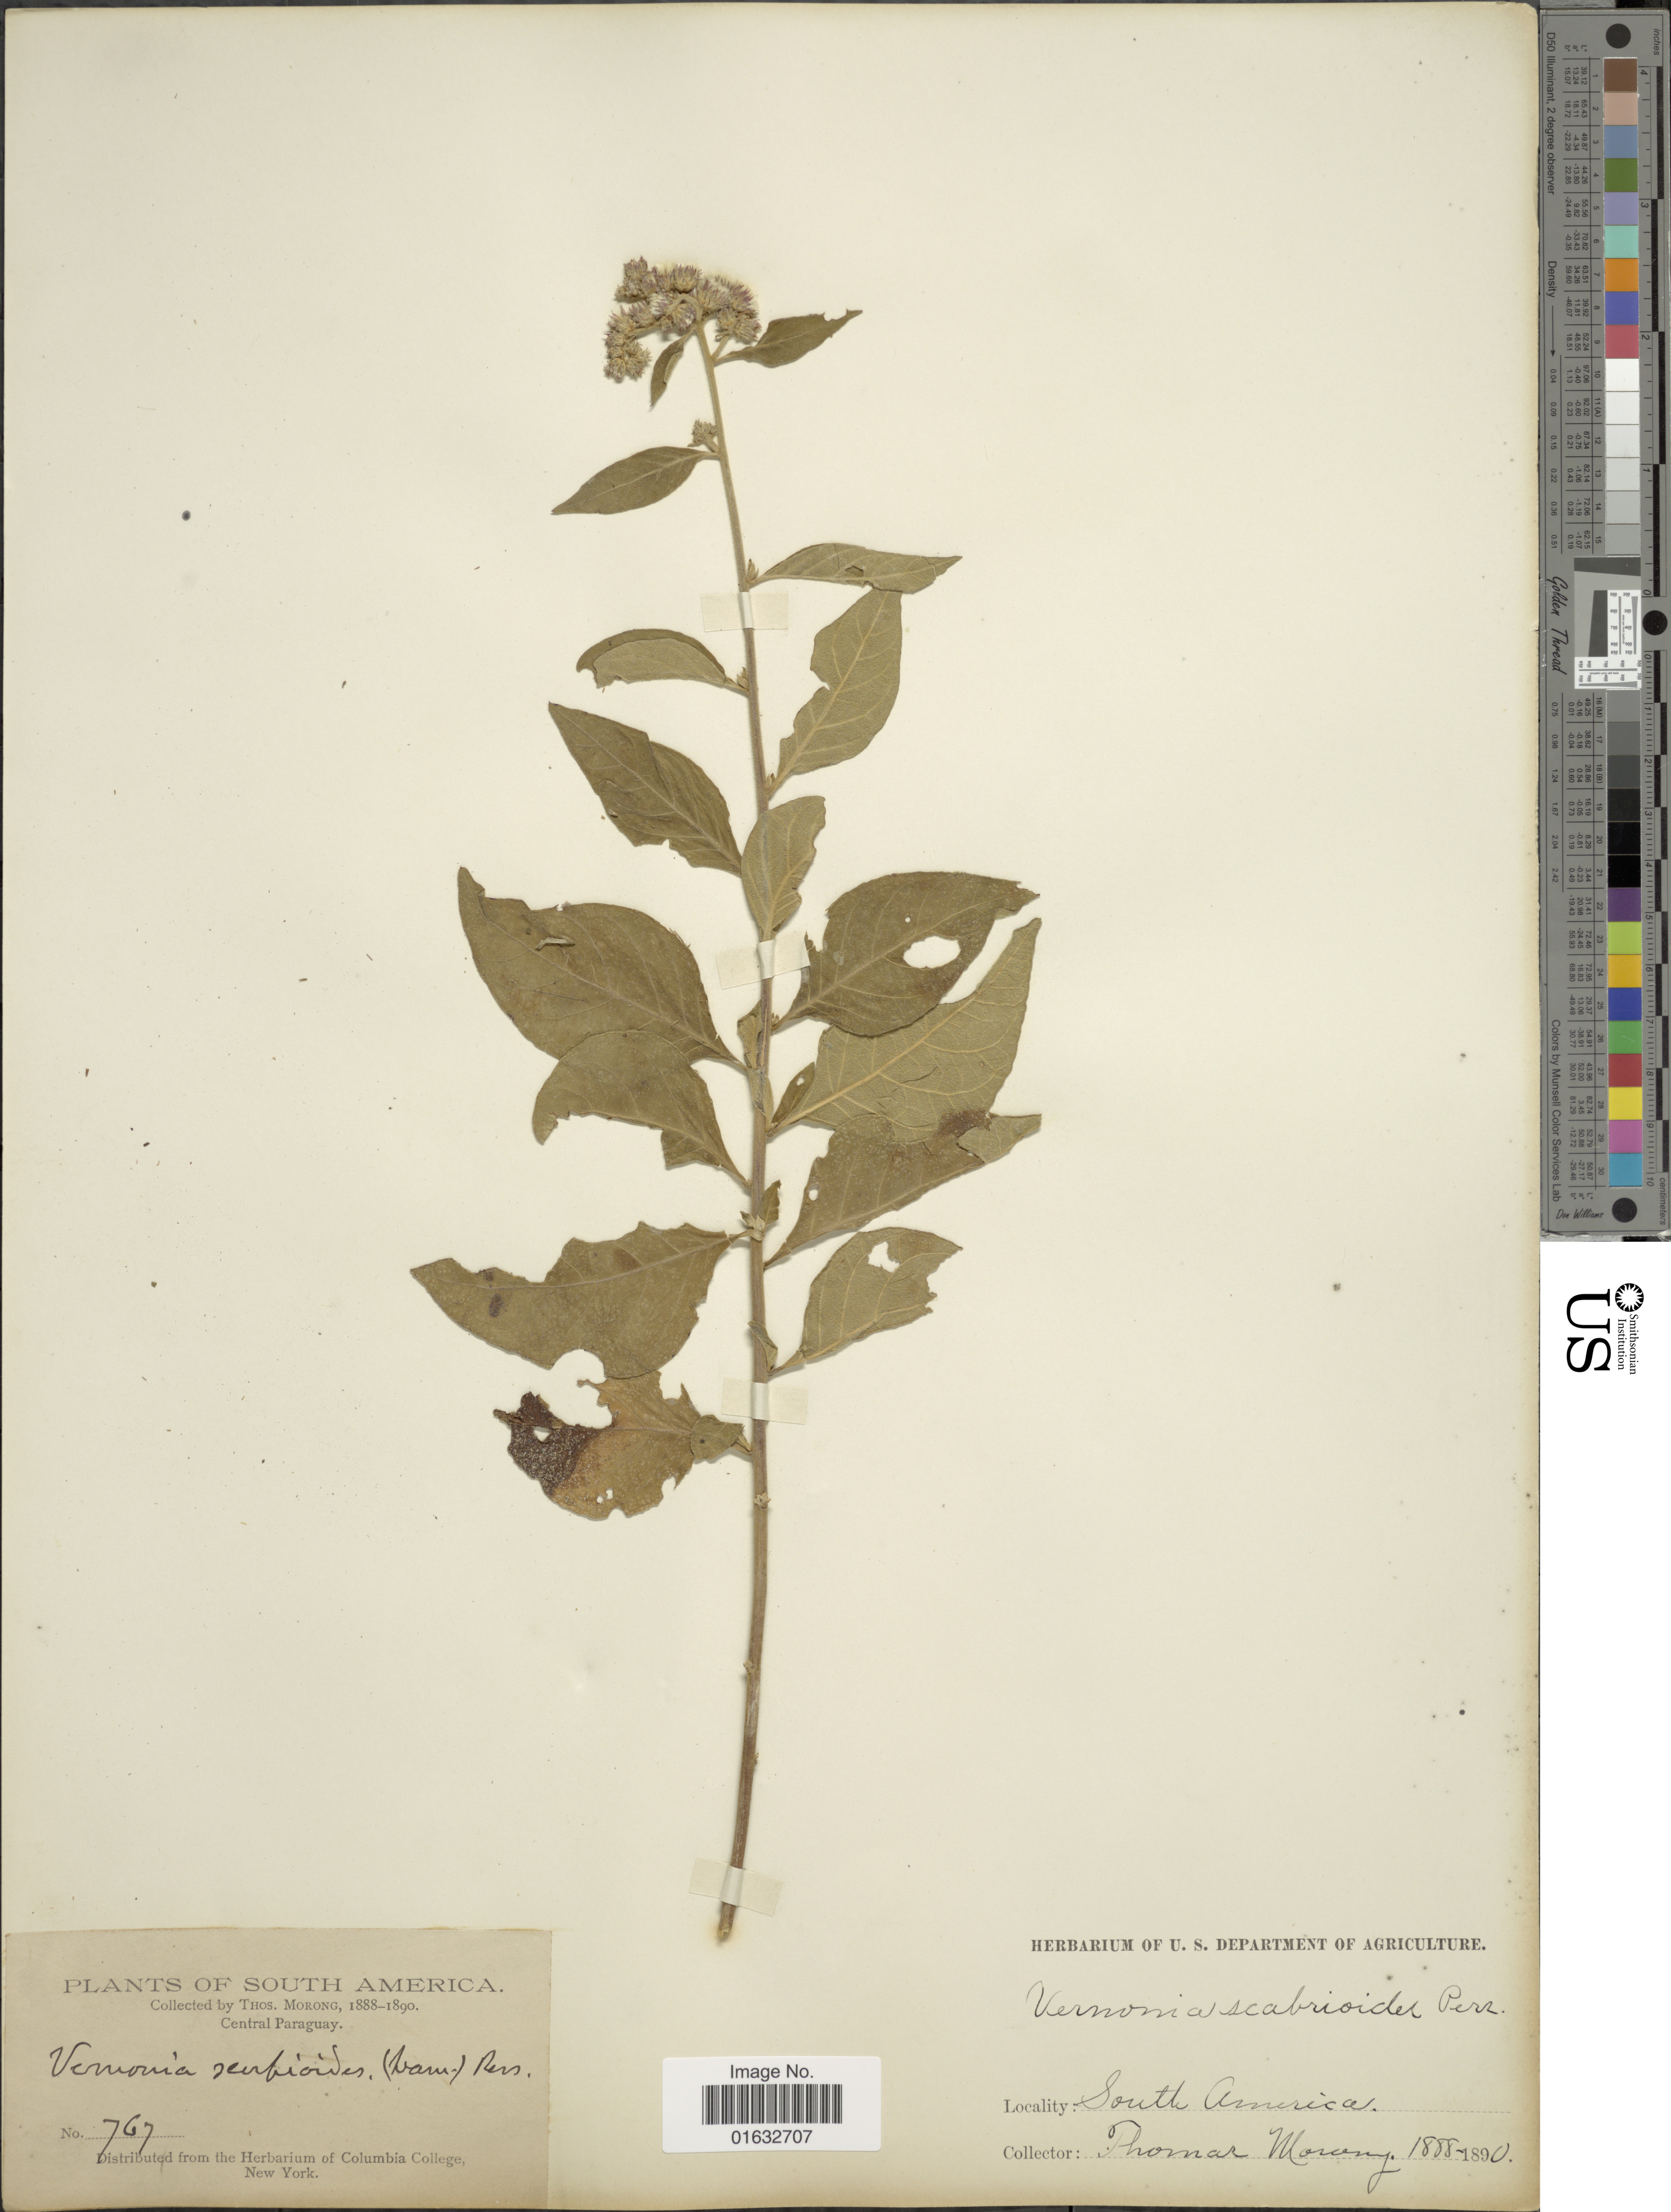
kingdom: Plantae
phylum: Tracheophyta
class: Magnoliopsida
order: Asterales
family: Asteraceae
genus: Cyrtocymura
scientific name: Cyrtocymura scorpioides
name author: (Lam.) H. Rob.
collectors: ex herb. T. Morong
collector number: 767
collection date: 1888/1890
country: Paraguay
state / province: Central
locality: Central Paraguay